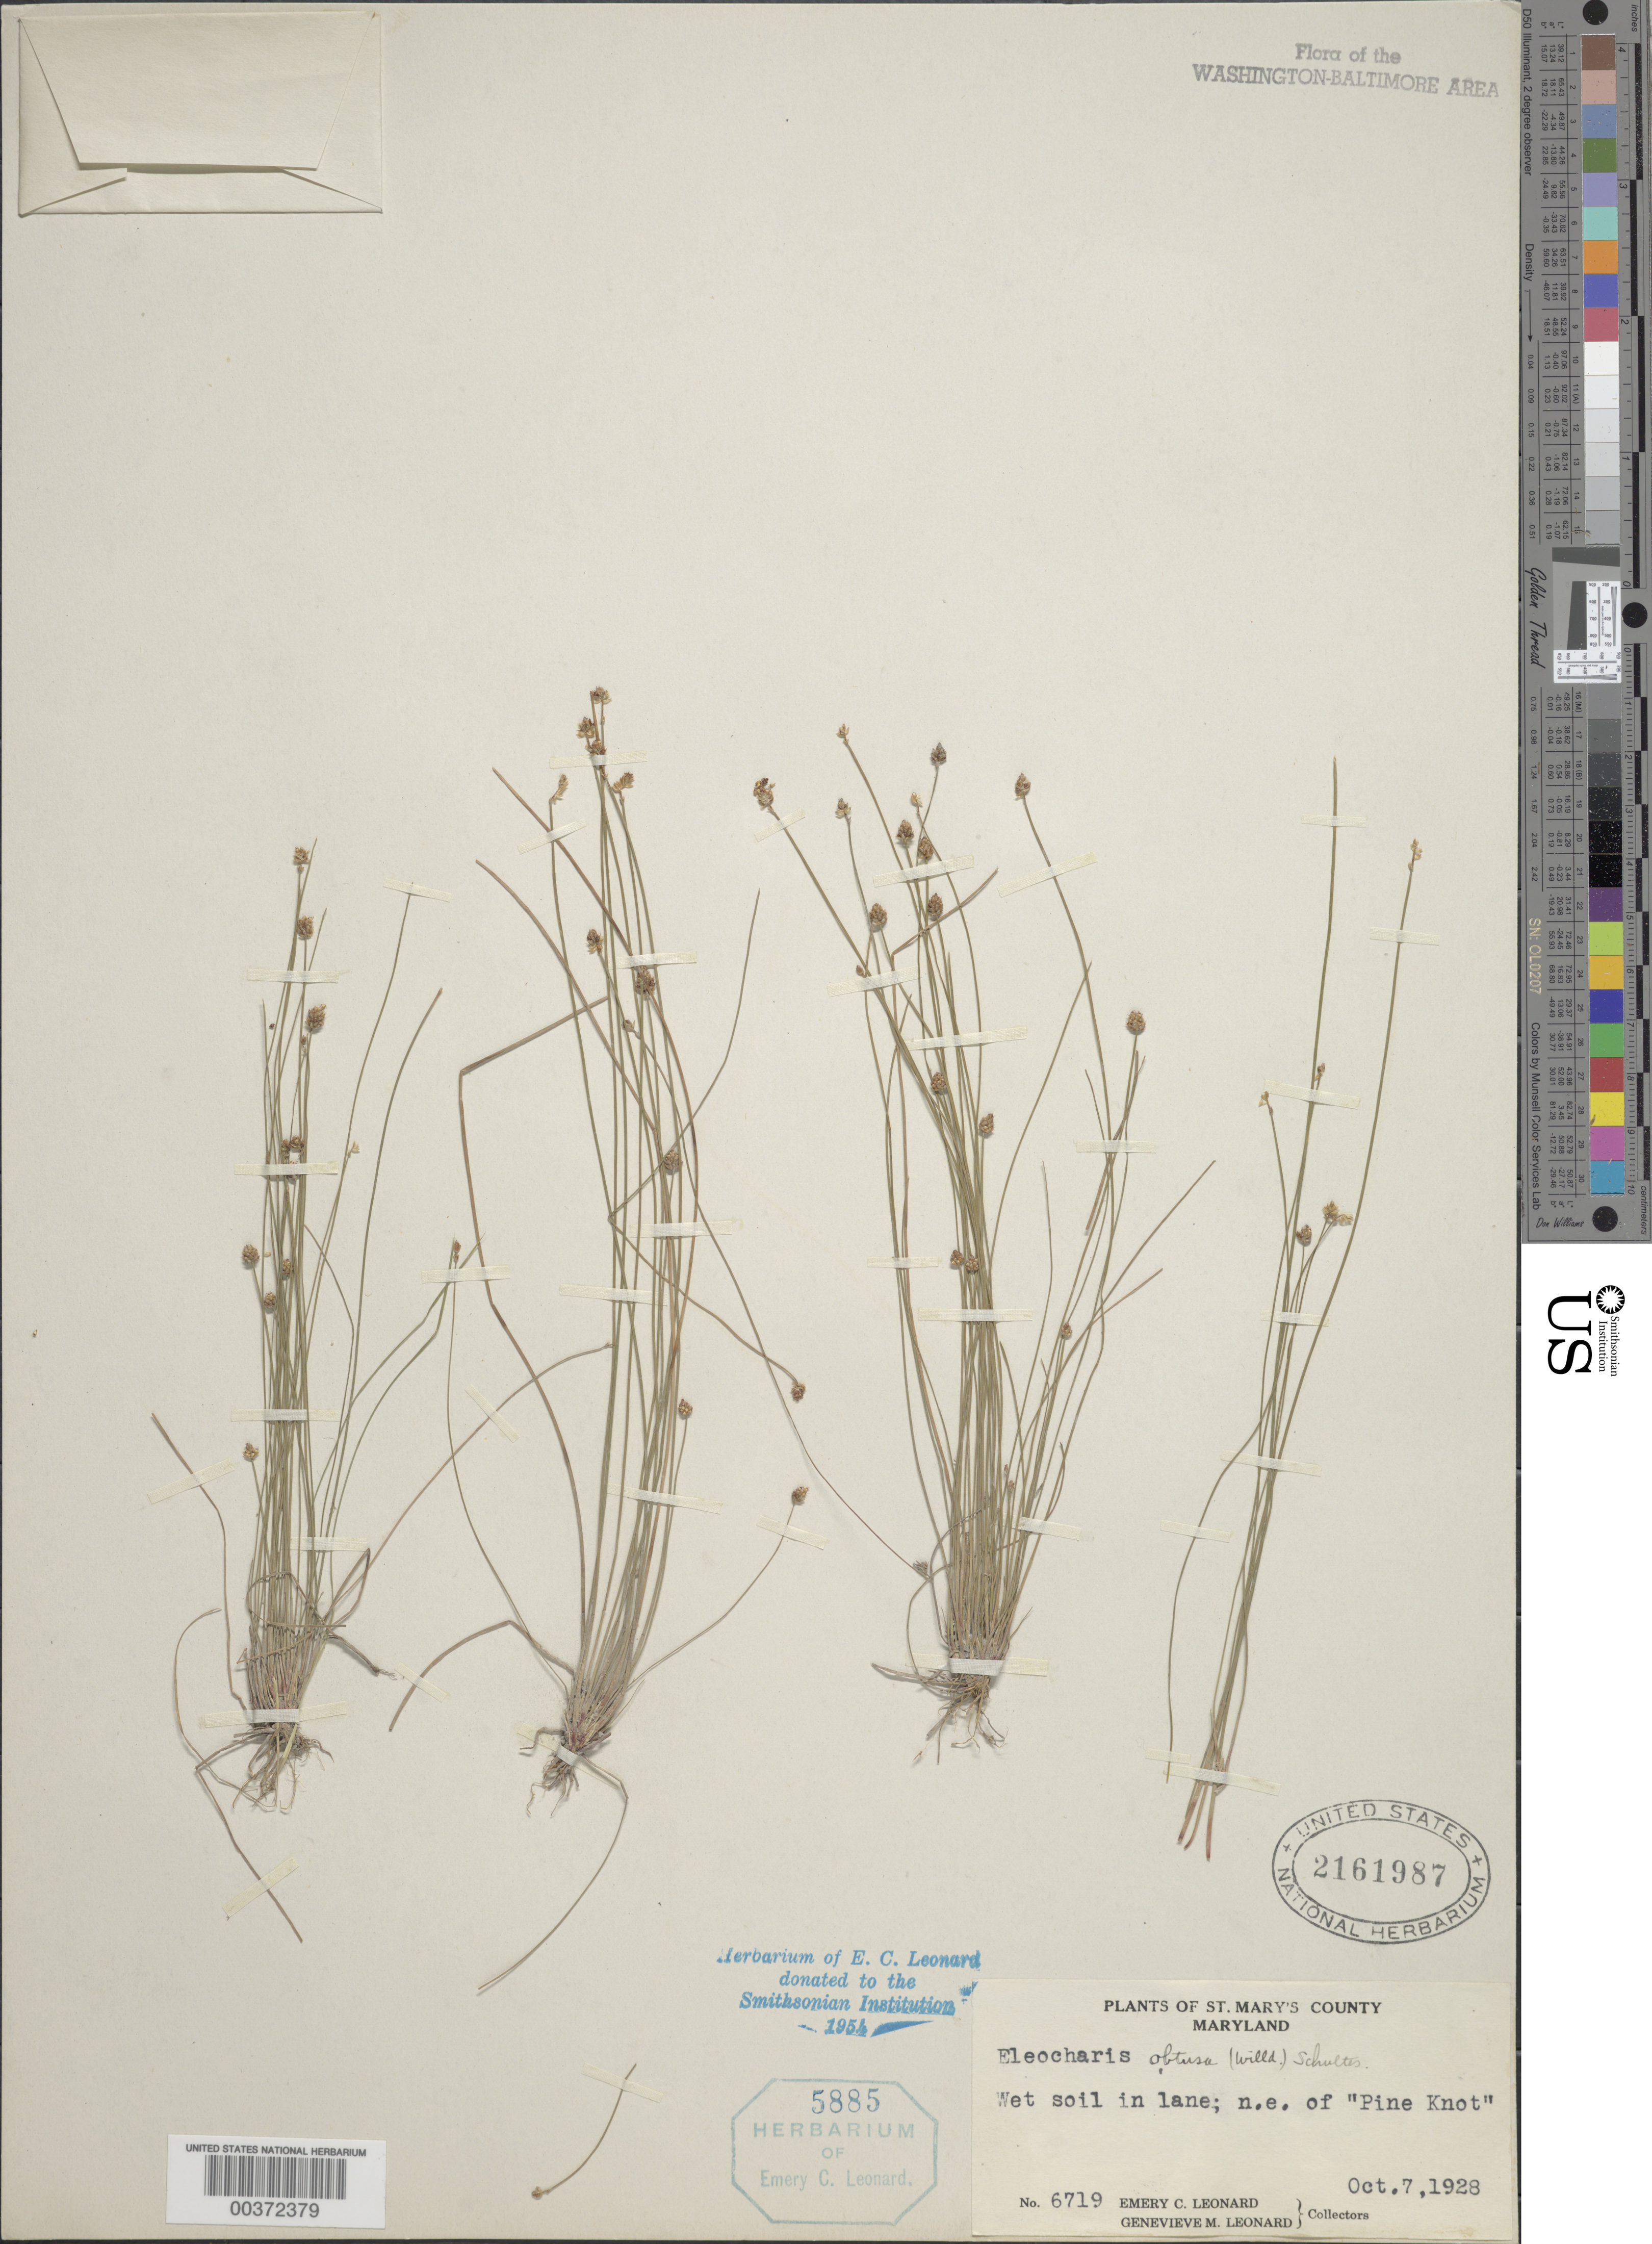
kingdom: Plantae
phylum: Tracheophyta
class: Liliopsida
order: Poales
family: Cyperaceae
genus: Eleocharis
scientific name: Eleocharis obtusa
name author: (Willd.) Schult.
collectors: E. C. Leonard & G. M. Leonard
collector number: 6719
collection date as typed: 07 Oct 1928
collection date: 1928-10-07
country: United States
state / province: Maryland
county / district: St. Mary's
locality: northeast of Pine Knot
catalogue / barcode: US 2161987